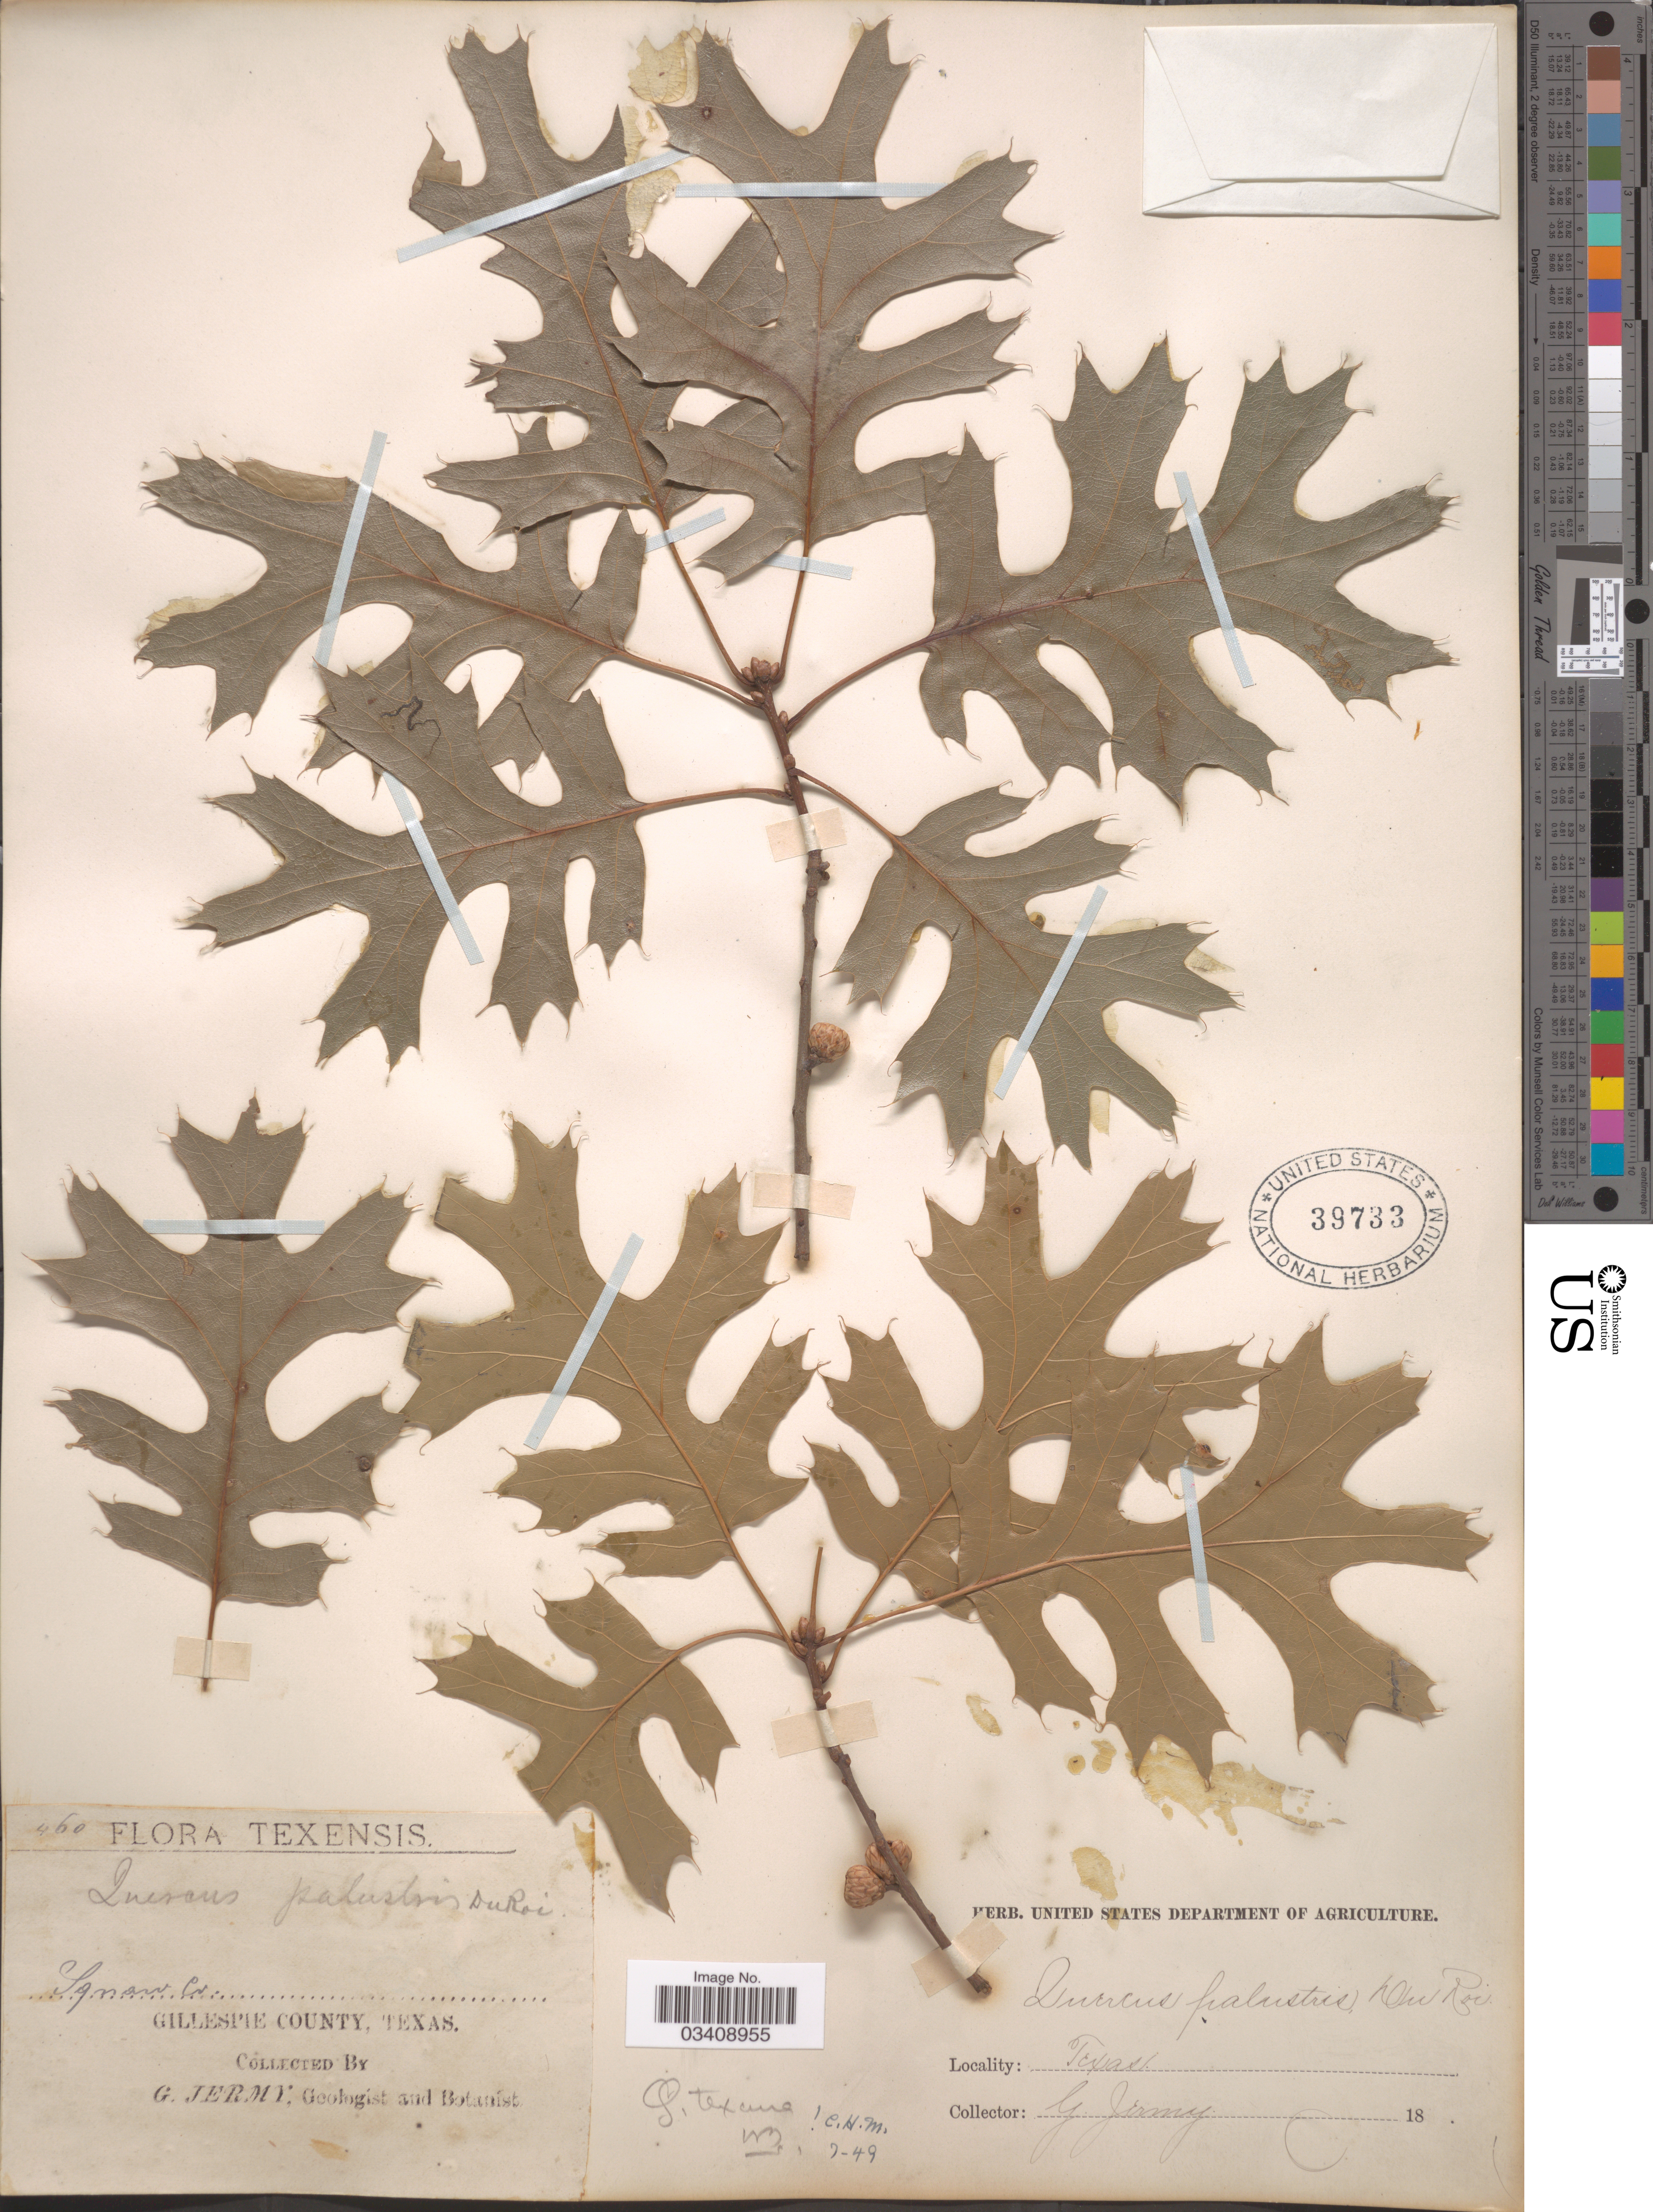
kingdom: Plantae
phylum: Tracheophyta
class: Magnoliopsida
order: Fagales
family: Fagaceae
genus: Quercus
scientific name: Quercus texana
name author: Buckley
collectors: G. Jermy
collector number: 460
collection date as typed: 18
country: United States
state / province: Texas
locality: Gillespie County.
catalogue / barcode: US 39733